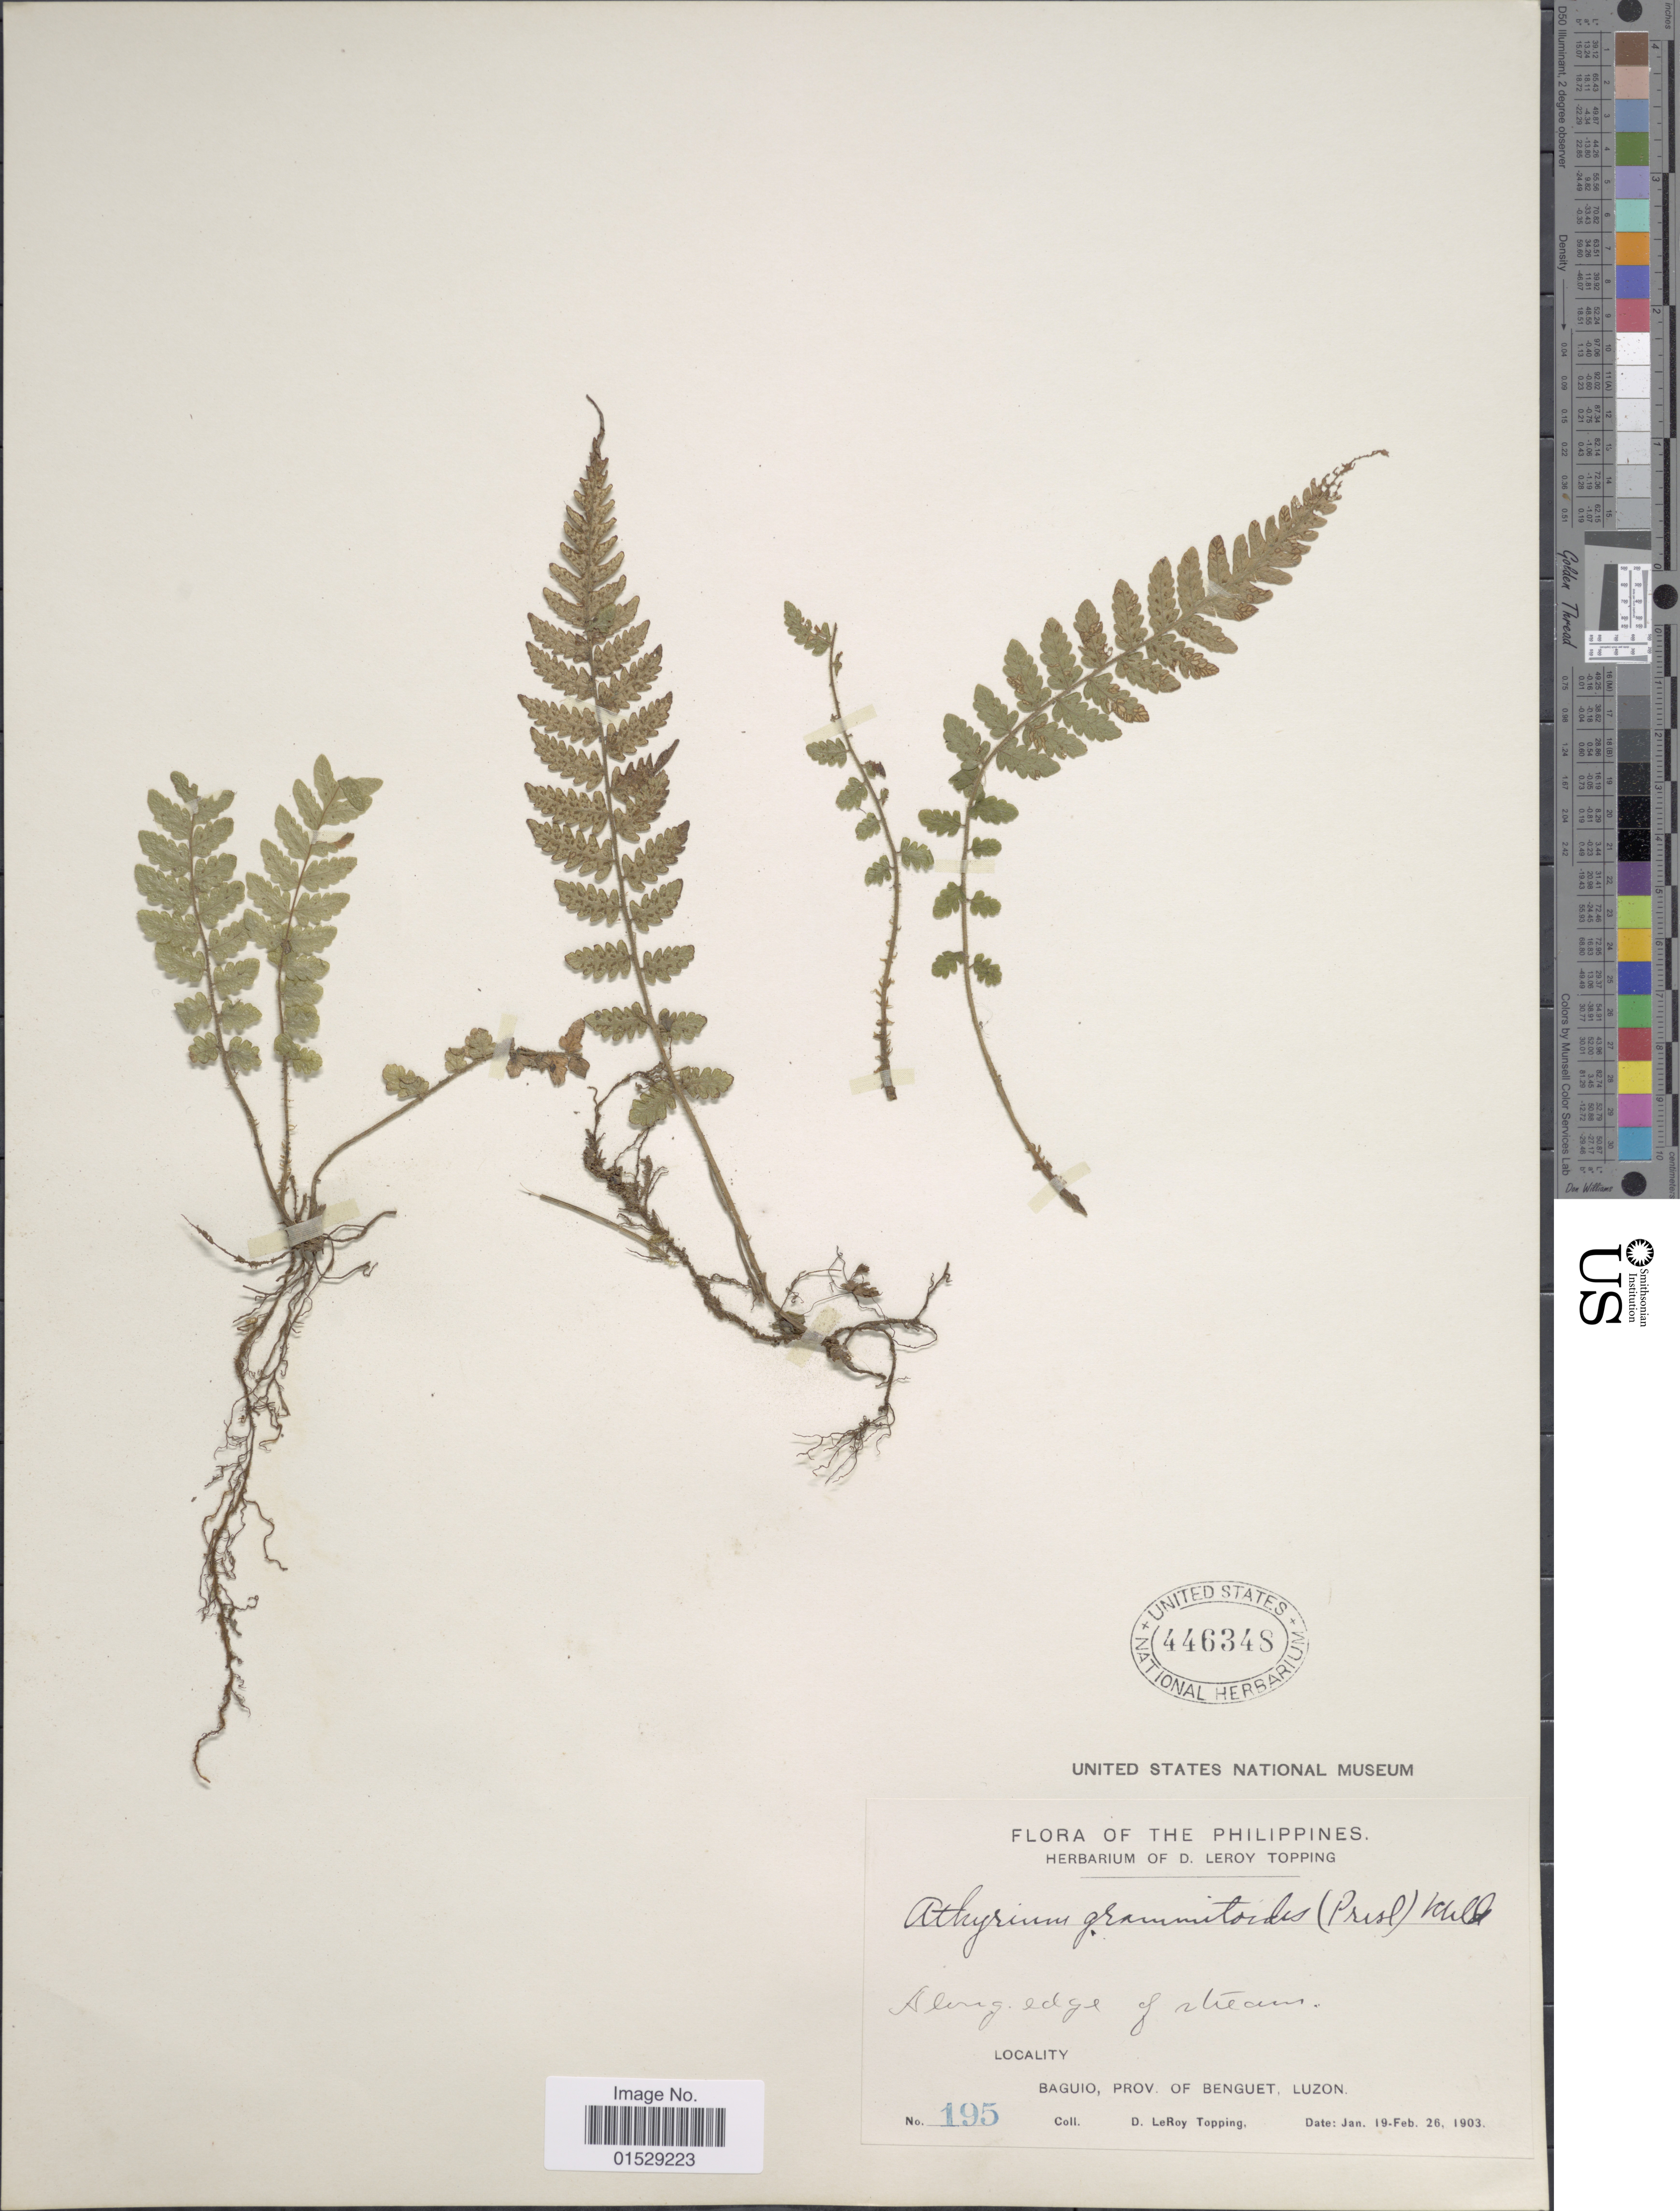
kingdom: Plantae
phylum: Tracheophyta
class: Polypodiopsida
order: Polypodiales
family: Athyriaceae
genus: Deparia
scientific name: Deparia petersenii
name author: (Kunze) M. Kato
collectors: D. L. Topping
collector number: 195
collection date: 1903-01-19/1903-02-26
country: Philippines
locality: Baguio, Prov. of Benguet, Luzon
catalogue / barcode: US 446348